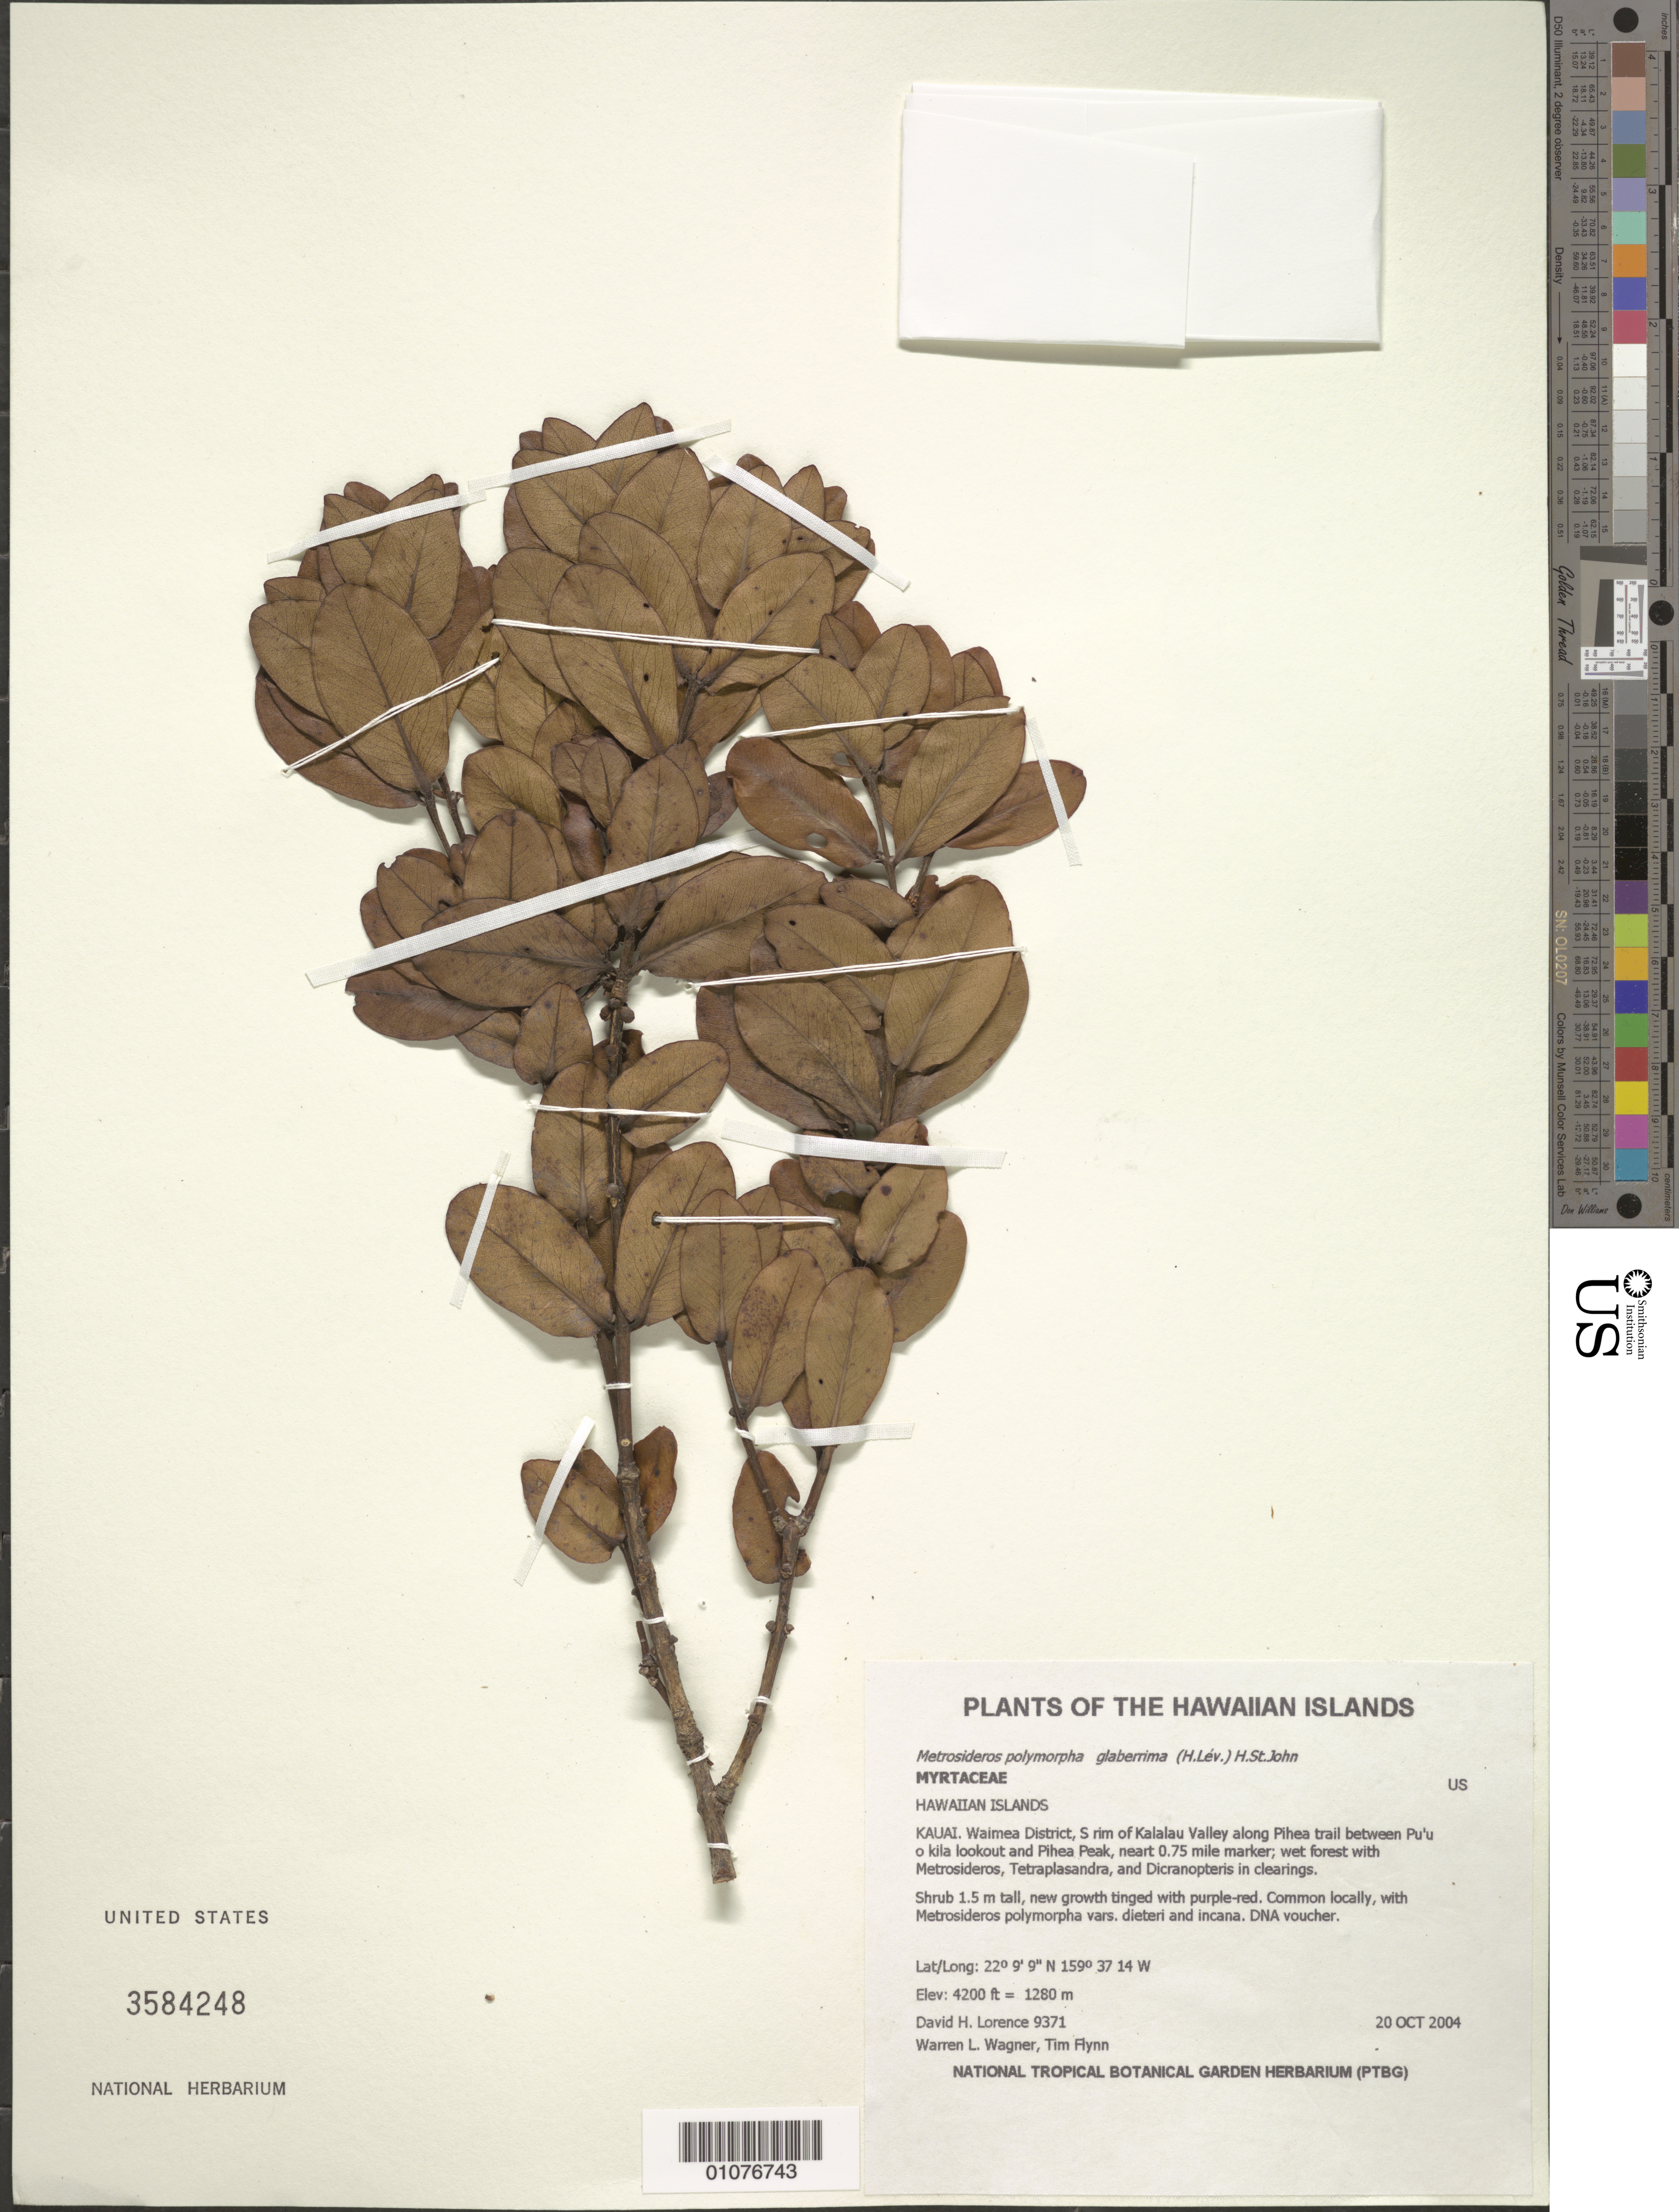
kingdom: Plantae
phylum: Tracheophyta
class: Magnoliopsida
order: Myrtales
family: Myrtaceae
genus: Metrosideros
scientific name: Metrosideros polymorpha var. glaberrima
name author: (H. Lév.) H. St. John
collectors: D. Lorence, W. L. Wagner & T. W. Flynn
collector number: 9371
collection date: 2004-10-20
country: United States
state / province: Hawaii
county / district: Kauai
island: Kaua'i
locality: Waimea District, S rim of Kalalau Valley along Pihea trail between Pu'uo kila lookout and Pihea peak, near 0.75 marker.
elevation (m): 1280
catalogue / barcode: US 3584248